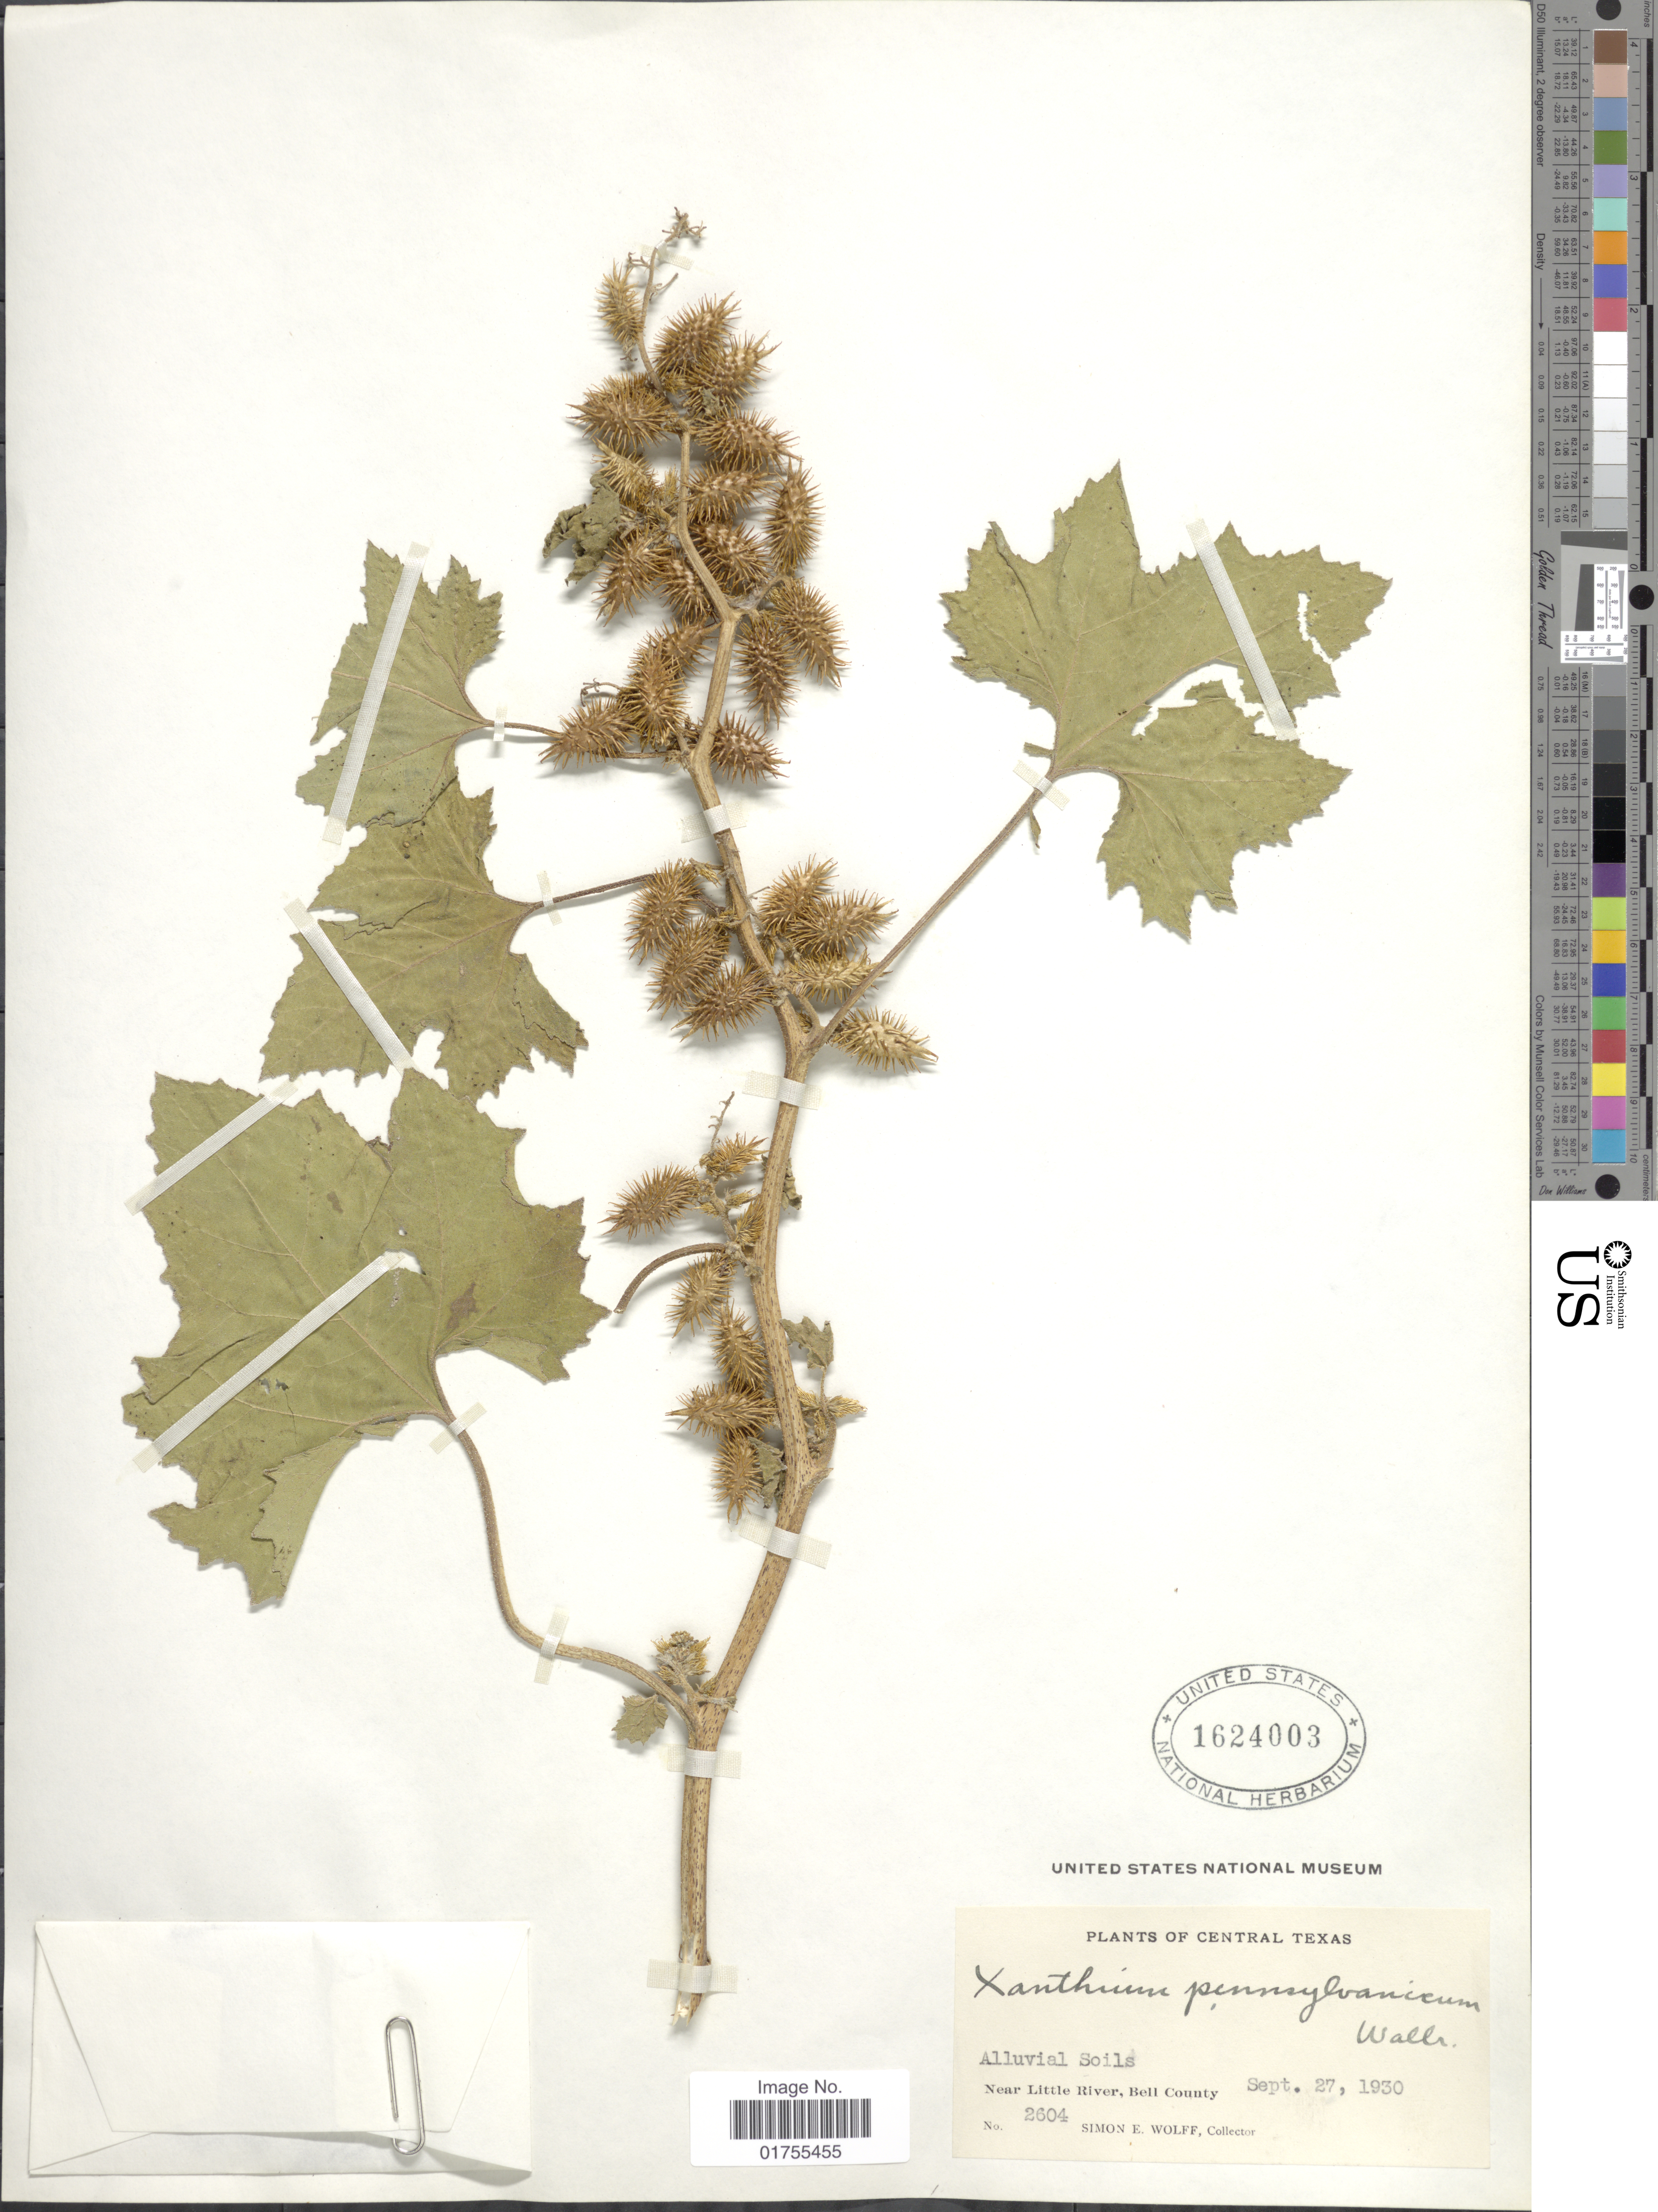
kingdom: Plantae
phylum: Tracheophyta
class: Magnoliopsida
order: Asterales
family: Asteraceae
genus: Xanthium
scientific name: Xanthium strumarium var. glabratum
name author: Mill.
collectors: S. E. Wolff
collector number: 2604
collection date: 1930-09-27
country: United States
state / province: Texas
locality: Central Texas, Alluvial soils, near Little River, Bell County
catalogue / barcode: US 1624003